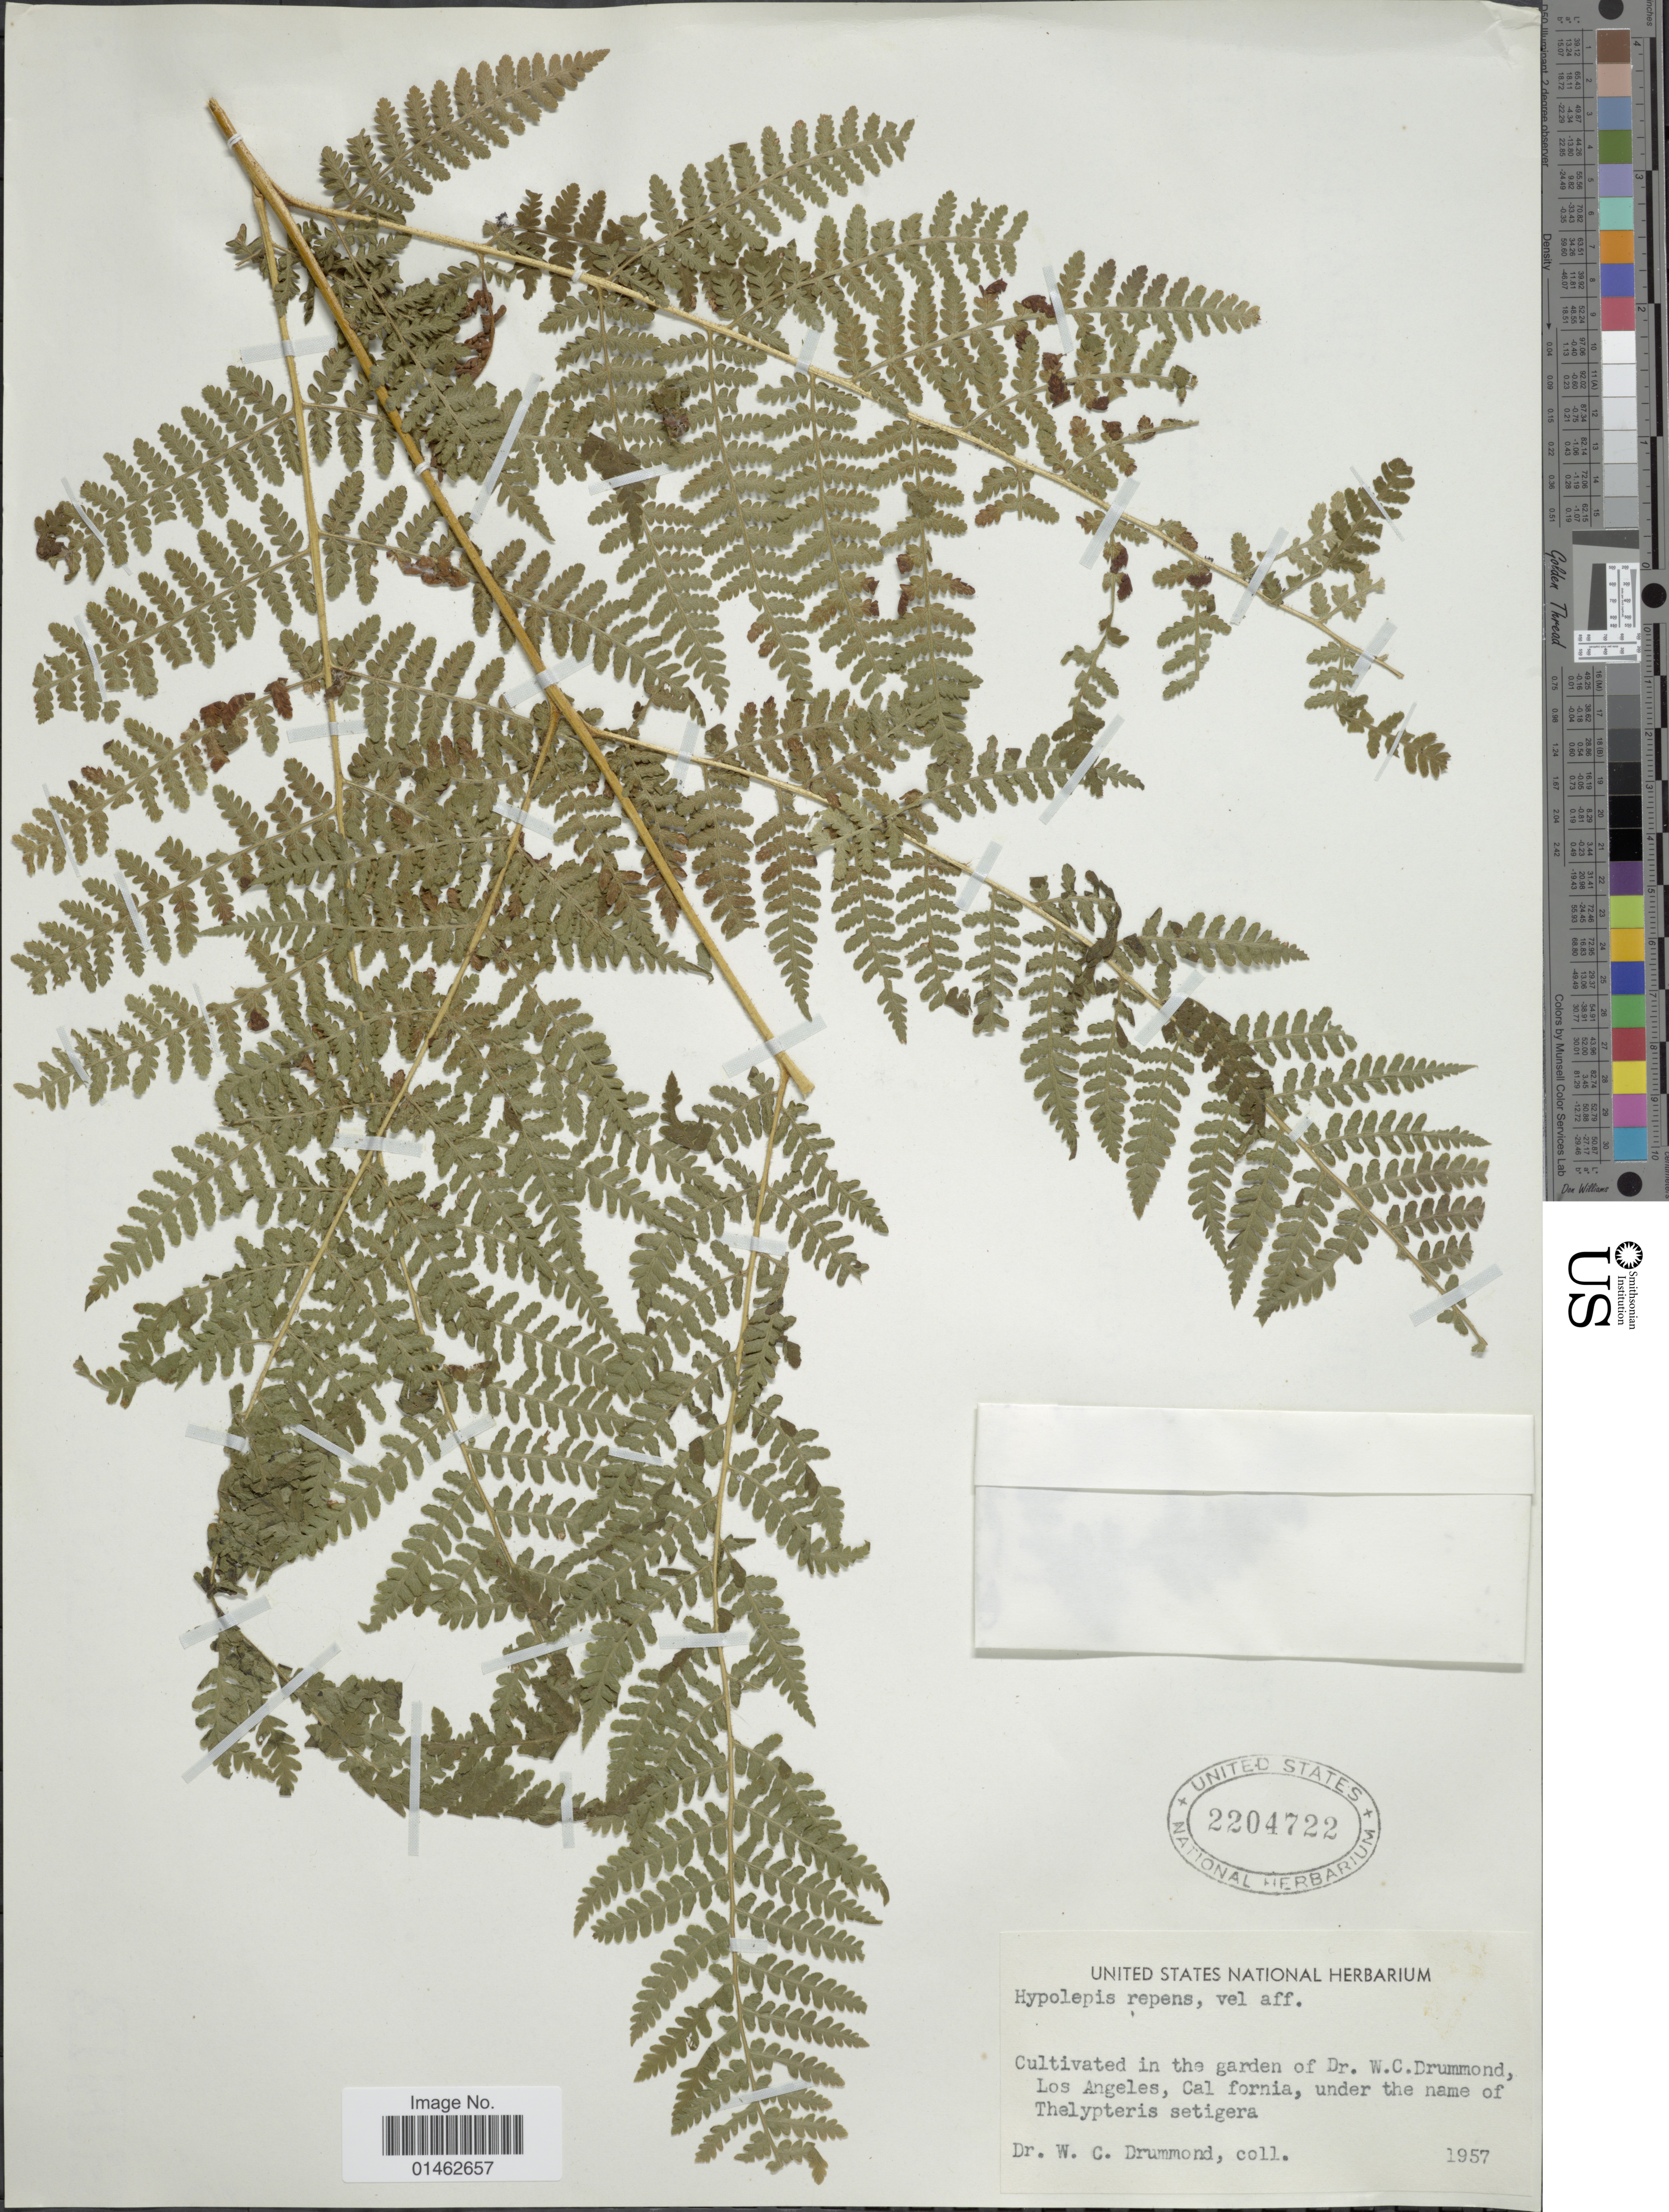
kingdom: Plantae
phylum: Tracheophyta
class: Polypodiopsida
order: Polypodiales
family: Dennstaedtiaceae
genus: Hypolepis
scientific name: Hypolepis repens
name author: (L.) C. Presl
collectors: W. Drummond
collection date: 1957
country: United States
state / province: California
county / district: Los Angeles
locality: In garden of Los Angeles, California [under the name of Thelypteris setigera]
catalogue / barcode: US 2204722